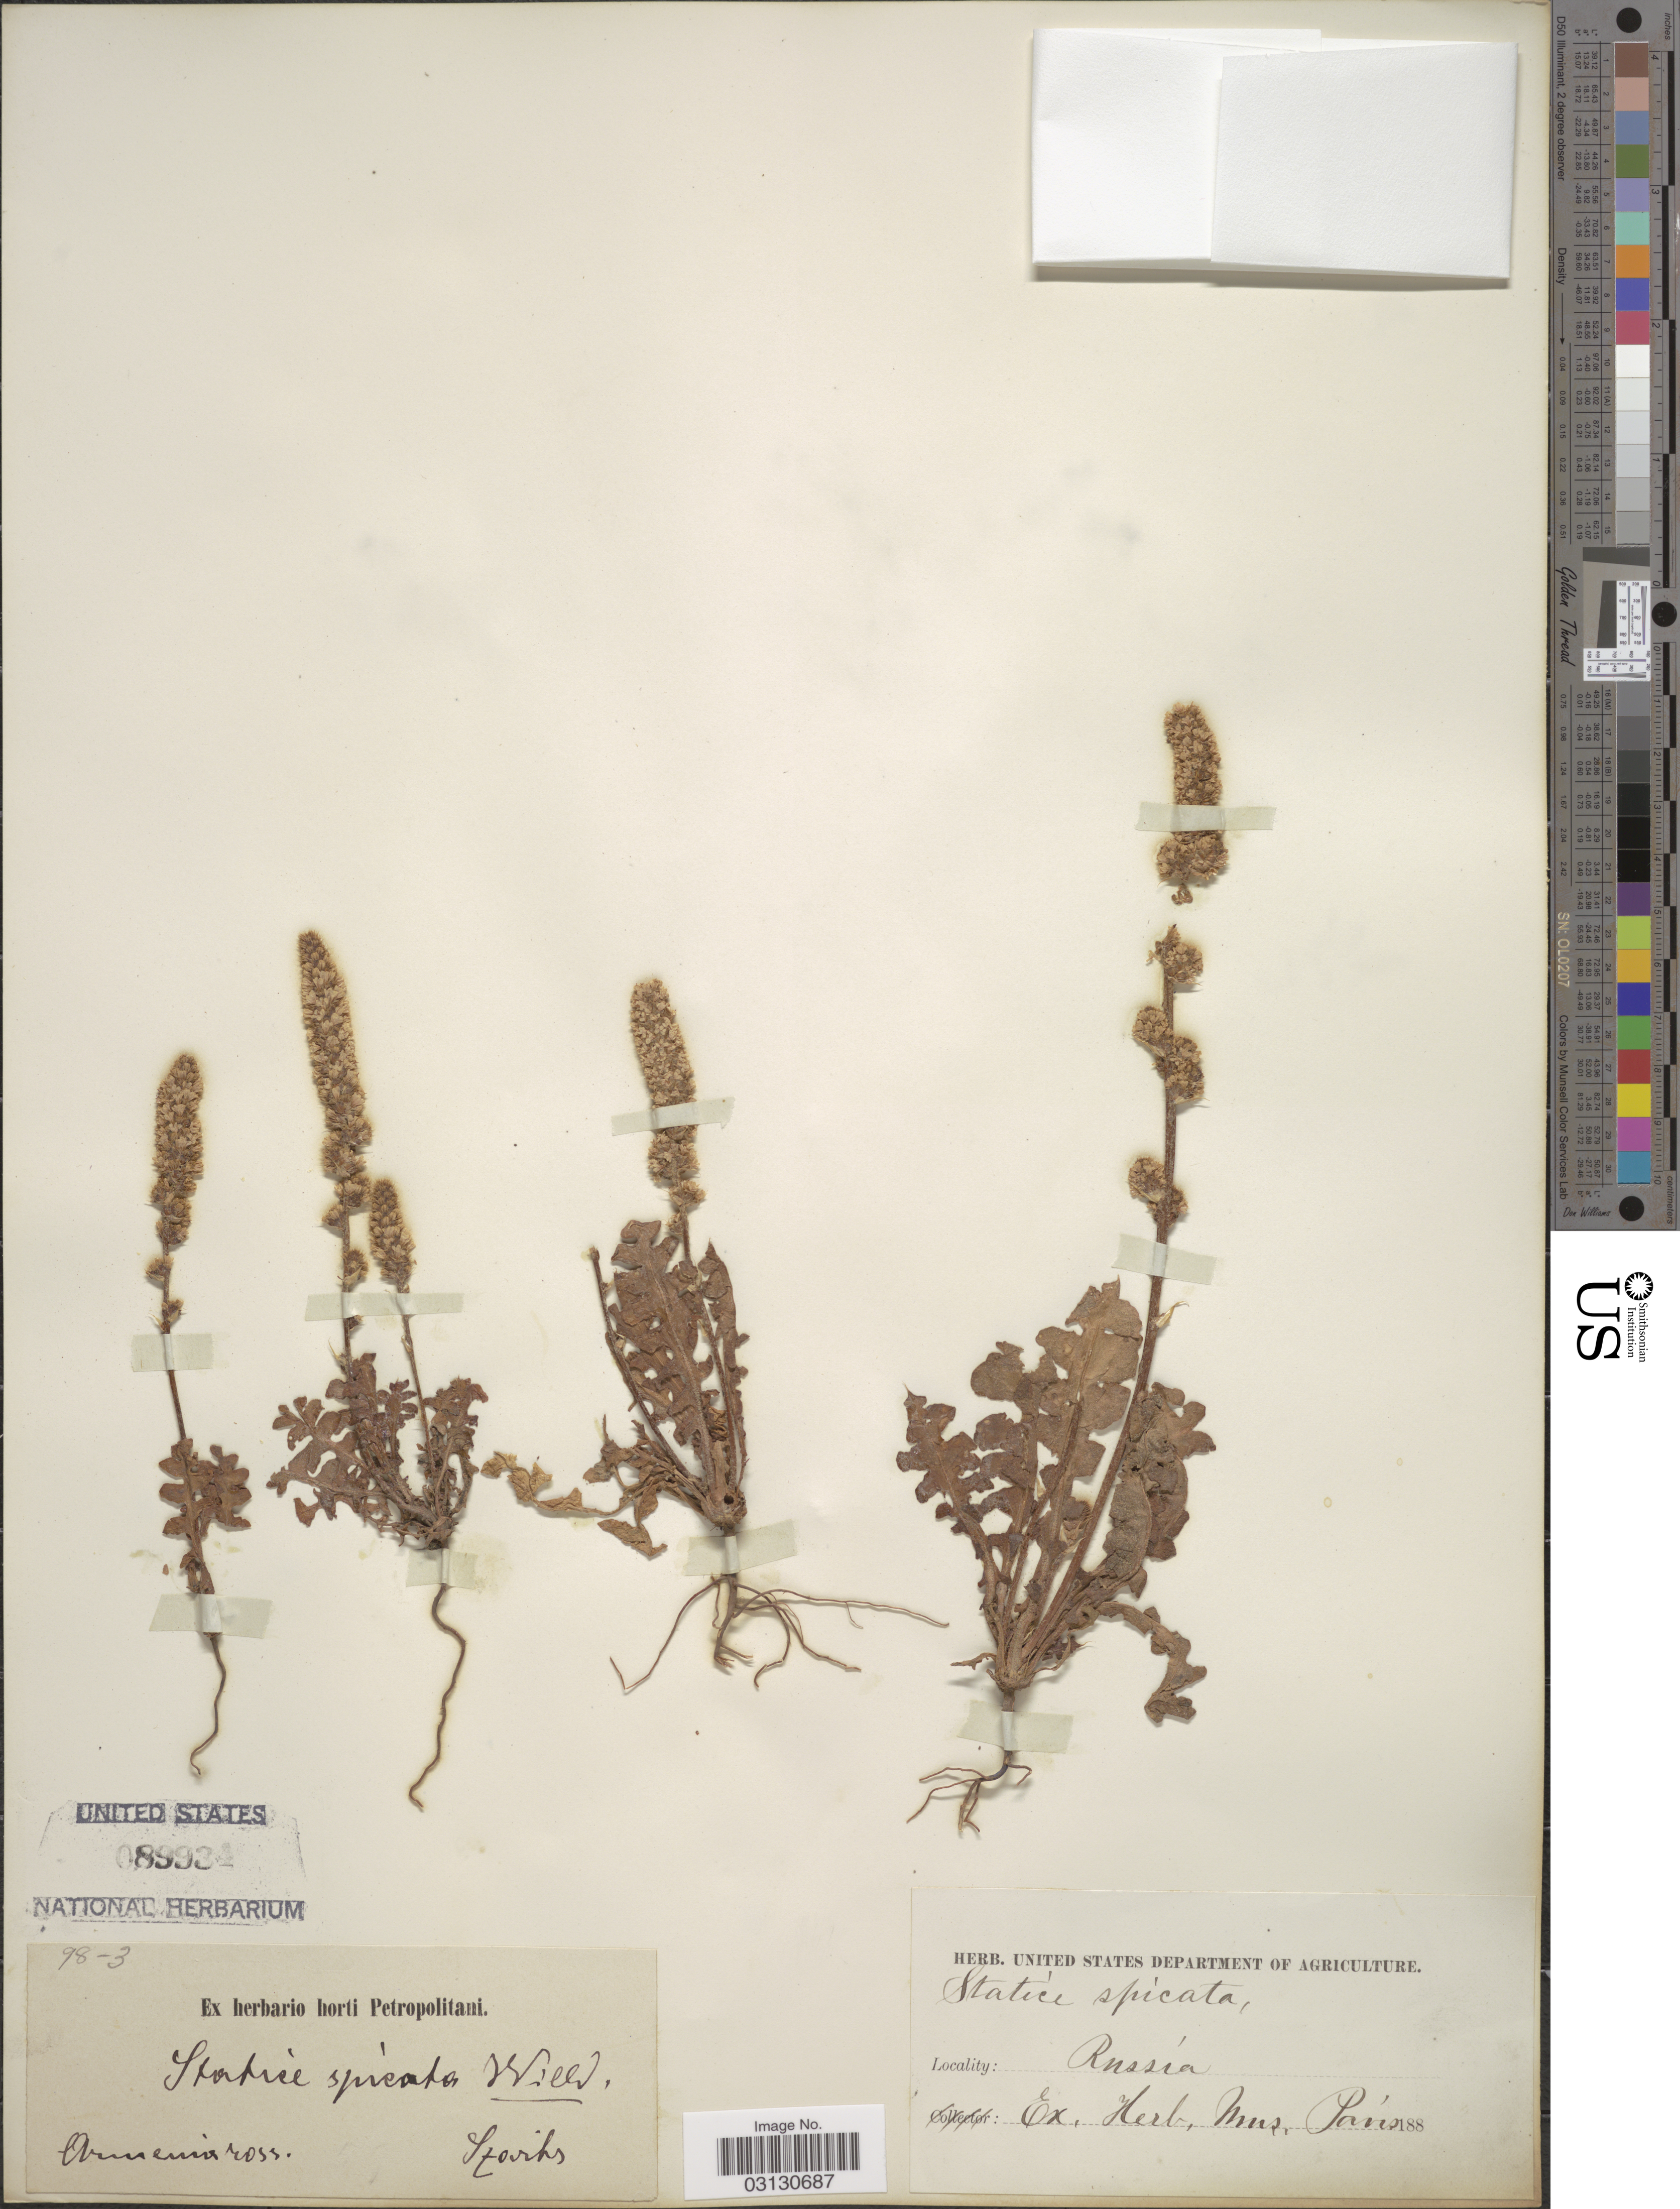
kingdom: Plantae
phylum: Tracheophyta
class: Magnoliopsida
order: Caryophyllales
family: Plumbaginaceae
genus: Psylliostachys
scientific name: Psylliostachys spicatus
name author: (Willd.) Nevski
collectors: Szovits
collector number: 98-3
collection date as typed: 188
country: Russian Federation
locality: Russia, Armenia ross.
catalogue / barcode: US 89934